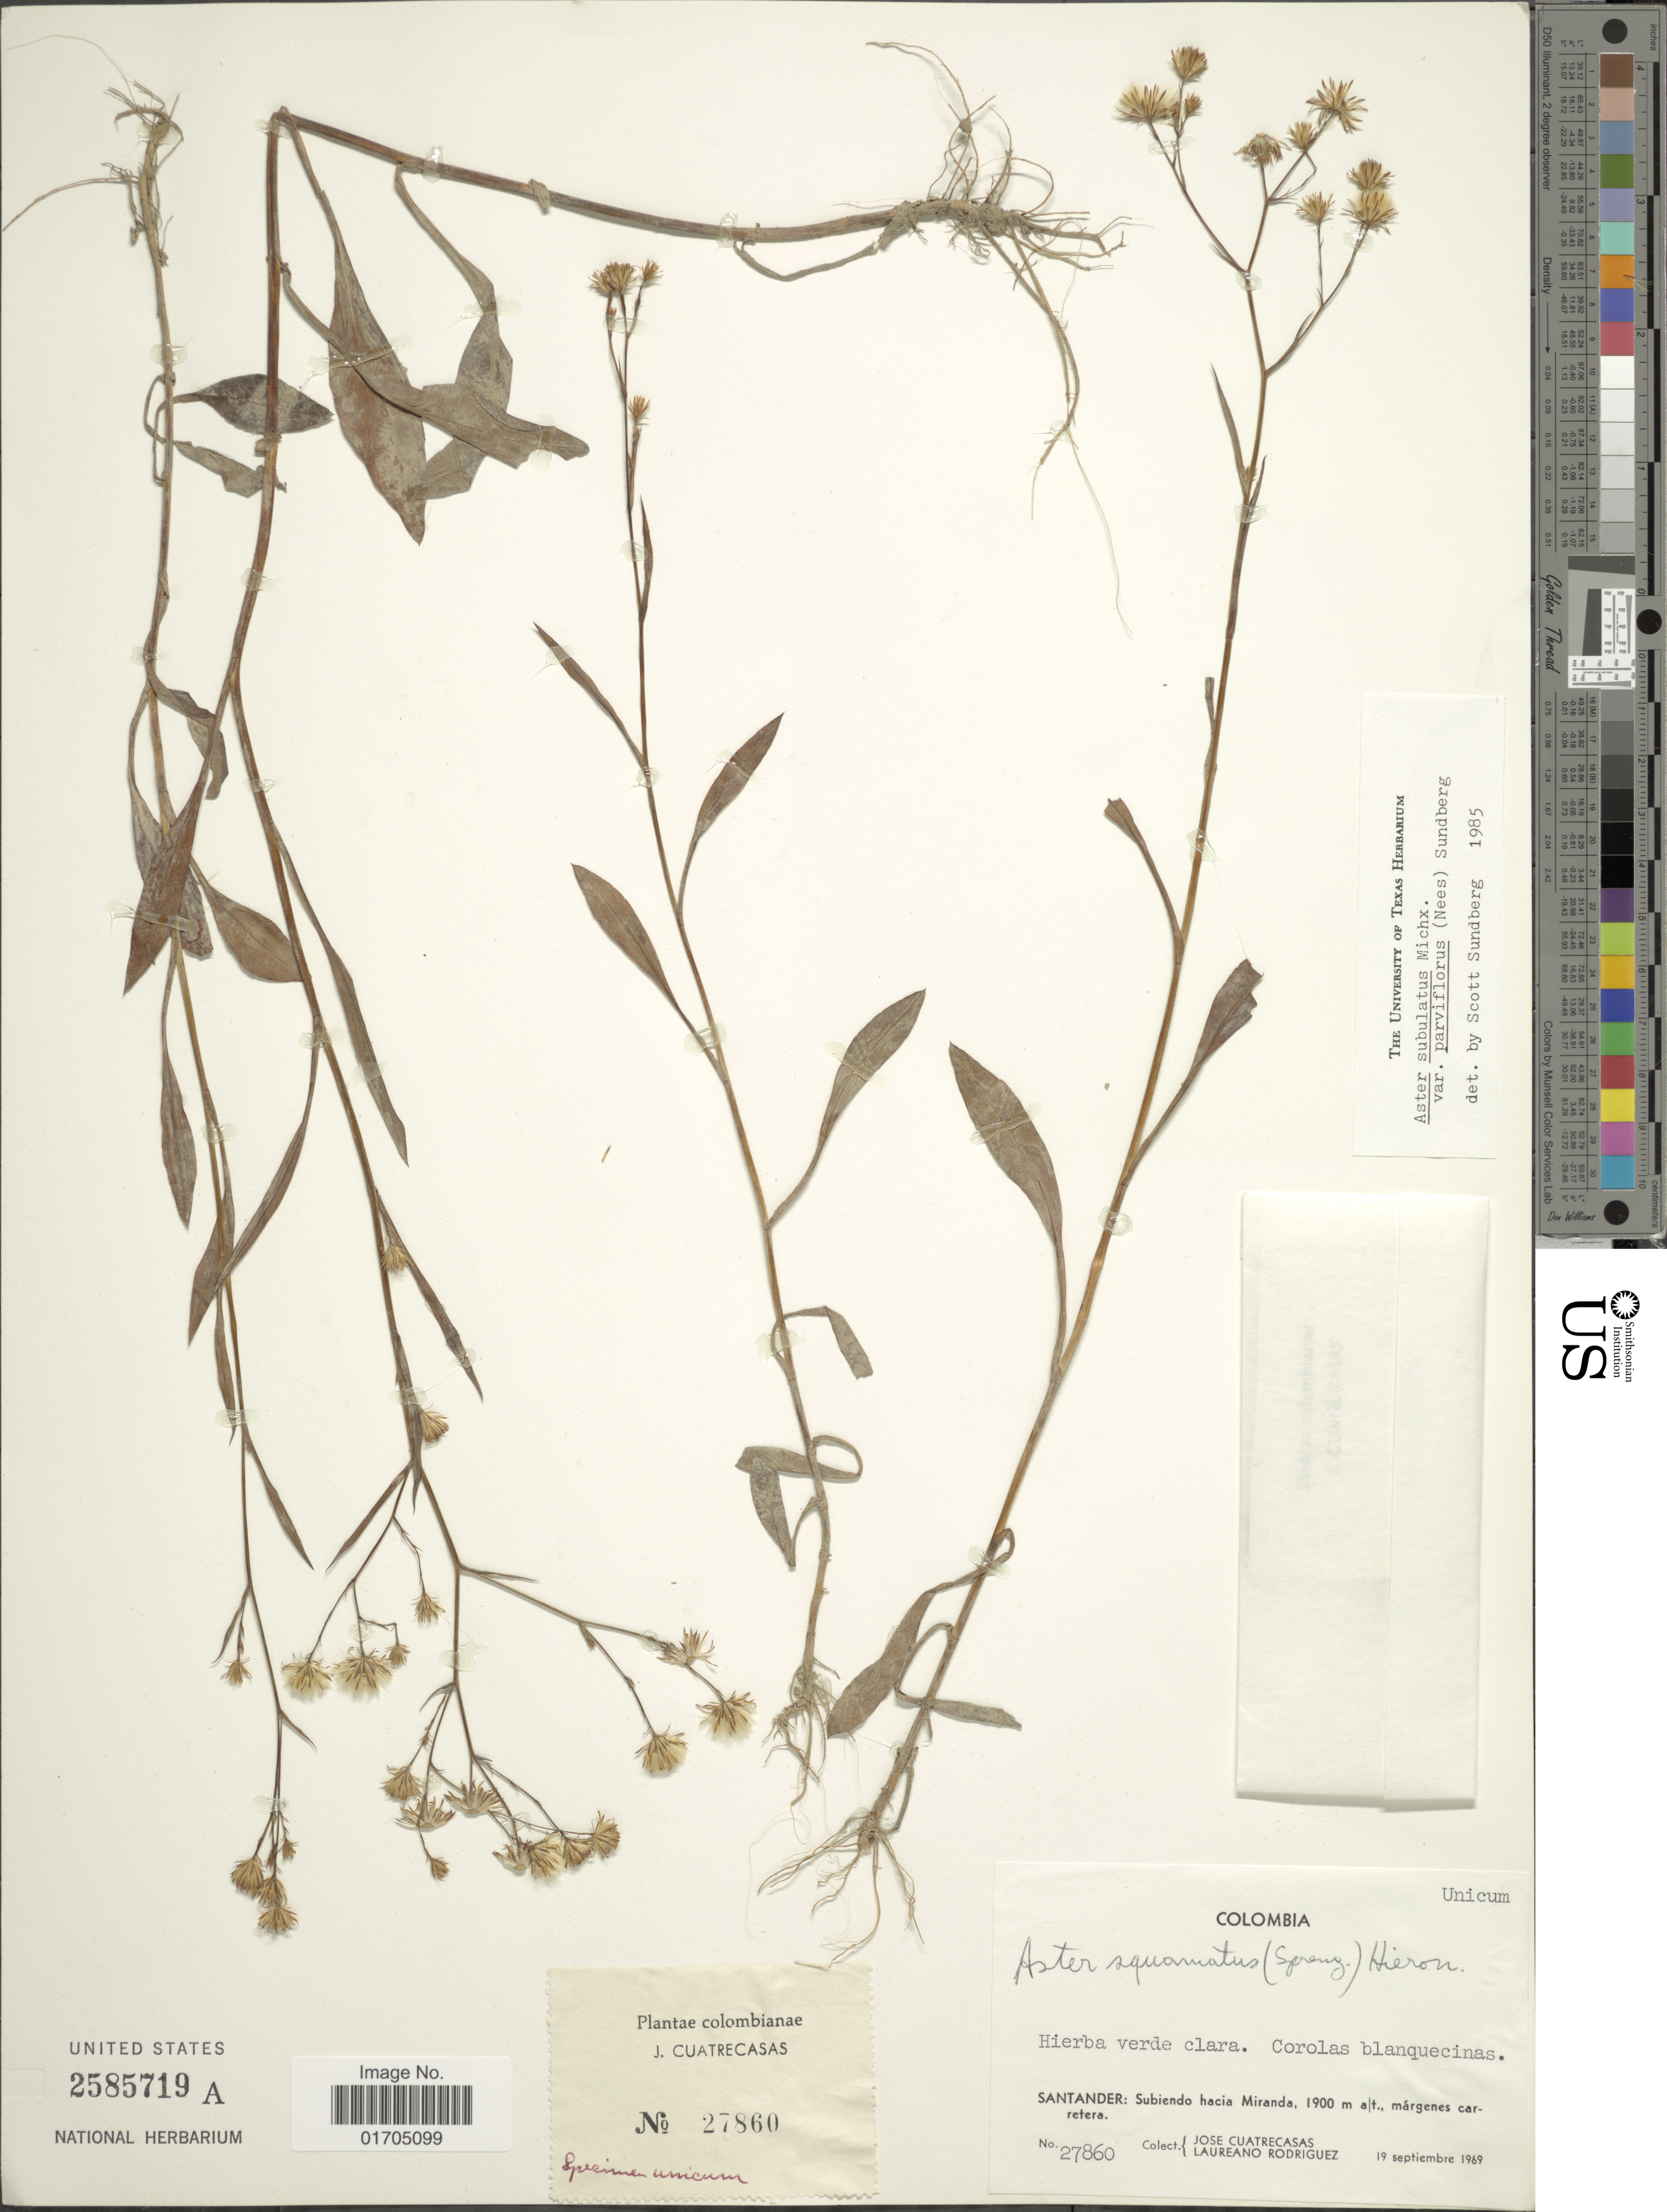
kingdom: Plantae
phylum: Tracheophyta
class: Magnoliopsida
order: Asterales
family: Asteraceae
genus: Symphyotrichum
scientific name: Symphyotrichum subulatum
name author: (Michx.) G.L. Nesom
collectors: J. Cuatrecasas & L. Rodriguez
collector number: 27860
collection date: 1969-09-19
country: Colombia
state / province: Santander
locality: Subiendo hacia Miranda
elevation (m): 1900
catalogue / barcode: US 2585719A